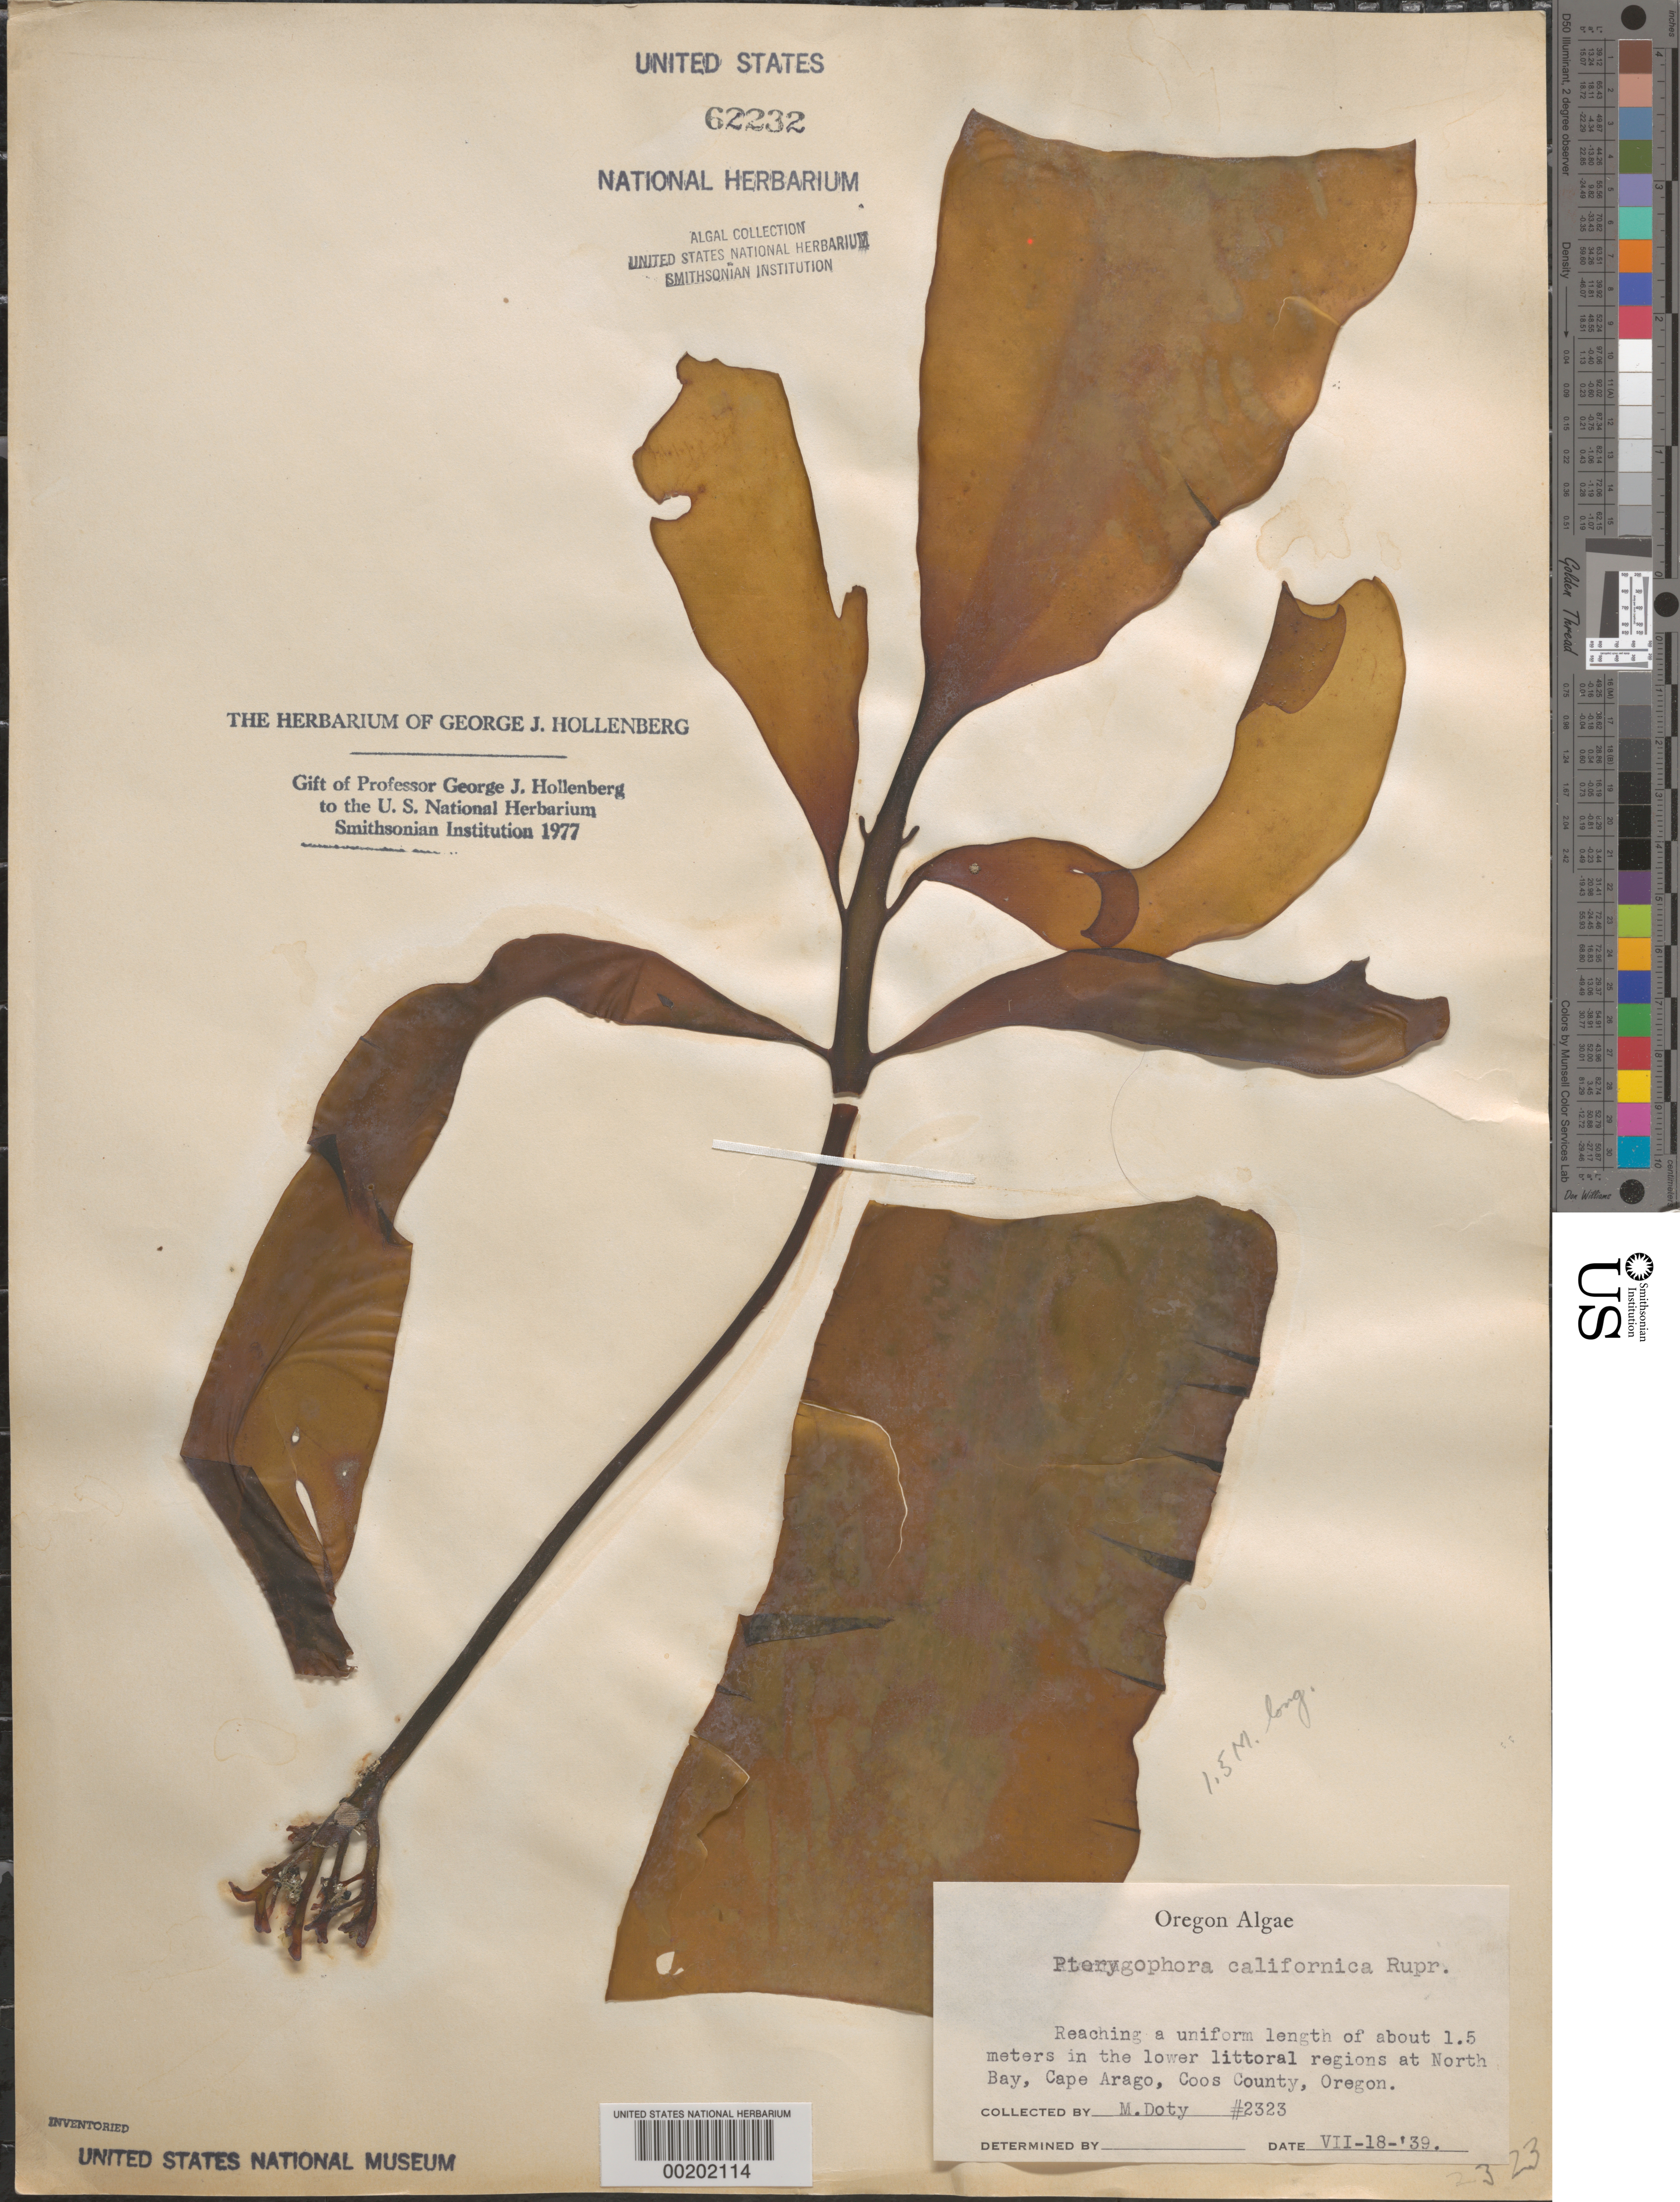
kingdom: Chromista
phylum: Ochrophyta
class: Phaeophyceae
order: Laminariales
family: Alariaceae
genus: Pterygophora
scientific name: Pterygophora californica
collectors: M. S. Doty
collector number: MSD 2323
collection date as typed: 18 Jul 1939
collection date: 1939-07-18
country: United States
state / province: Oregon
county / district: Coos County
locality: North Bay, Cape Arago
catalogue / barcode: US 62232